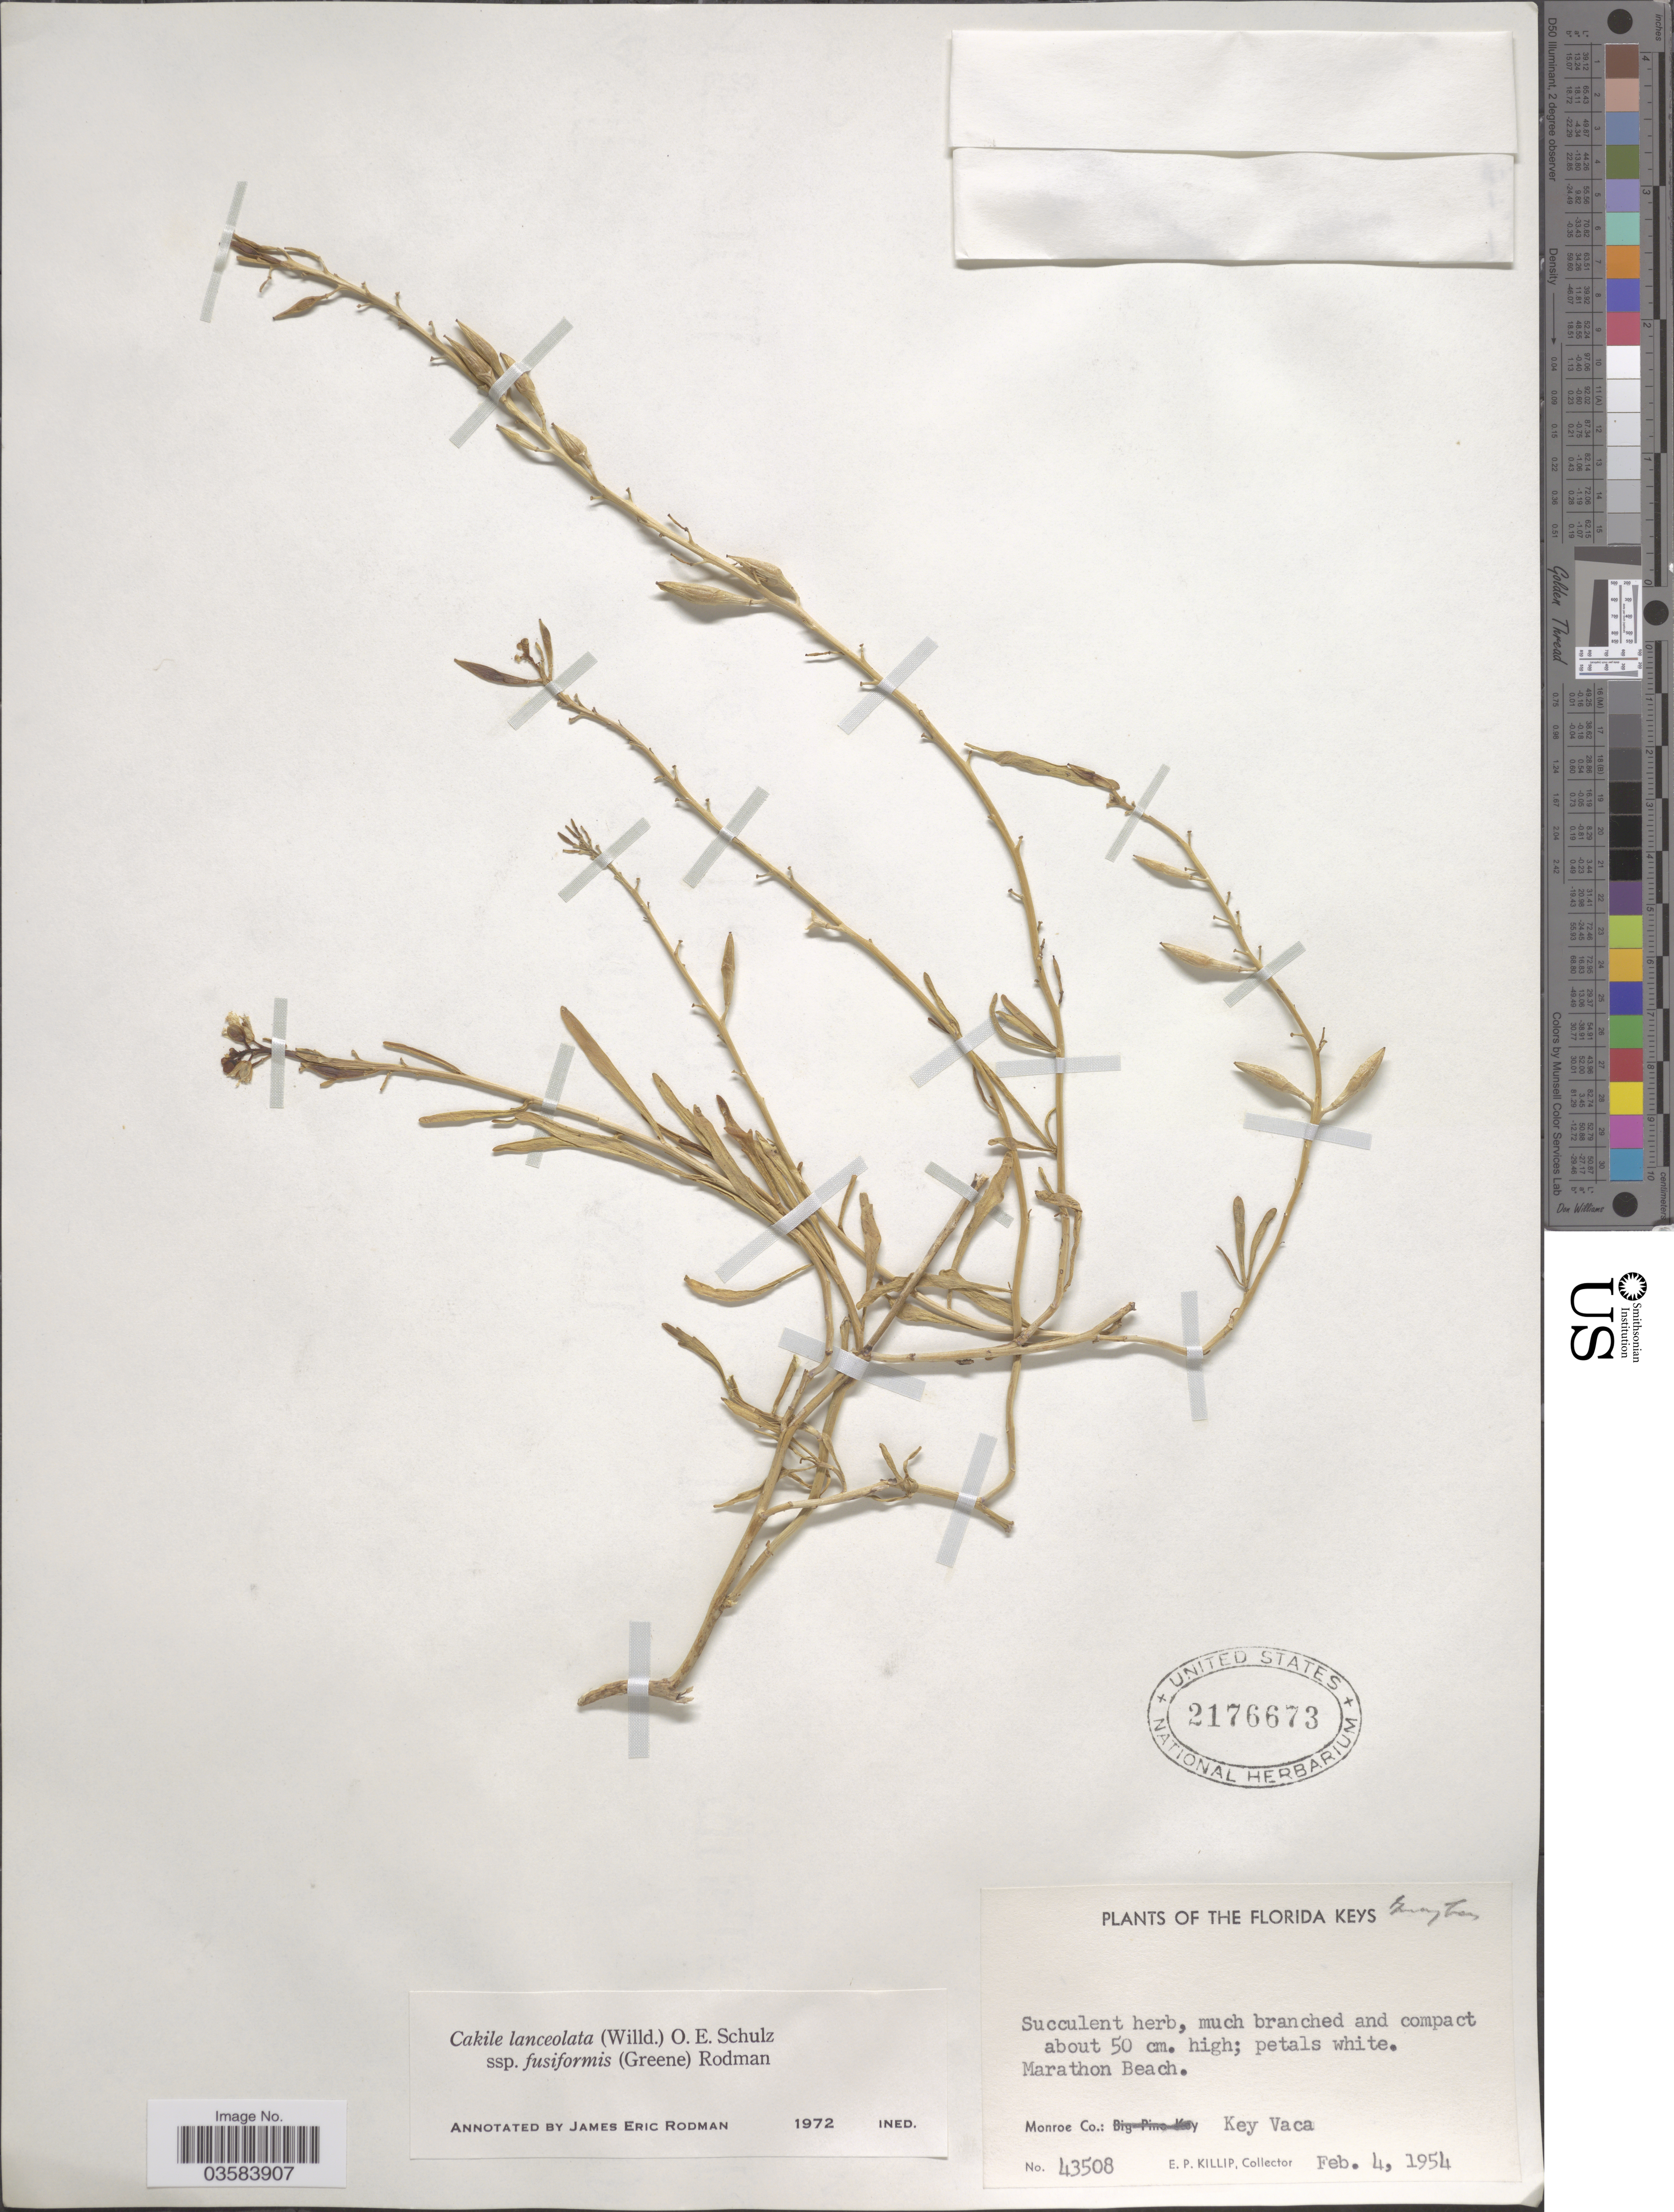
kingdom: Plantae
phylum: Tracheophyta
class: Magnoliopsida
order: Brassicales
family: Brassicaceae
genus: Cakile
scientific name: Cakile lanceolata subsp. fusiformis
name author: (Greene) Rodman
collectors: E. P. Killip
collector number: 43508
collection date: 1954-02-04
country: United States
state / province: Florida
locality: The Florida Keys. Marathon Beach. Monroe Co.: Key Vaca.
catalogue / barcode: US 2176673